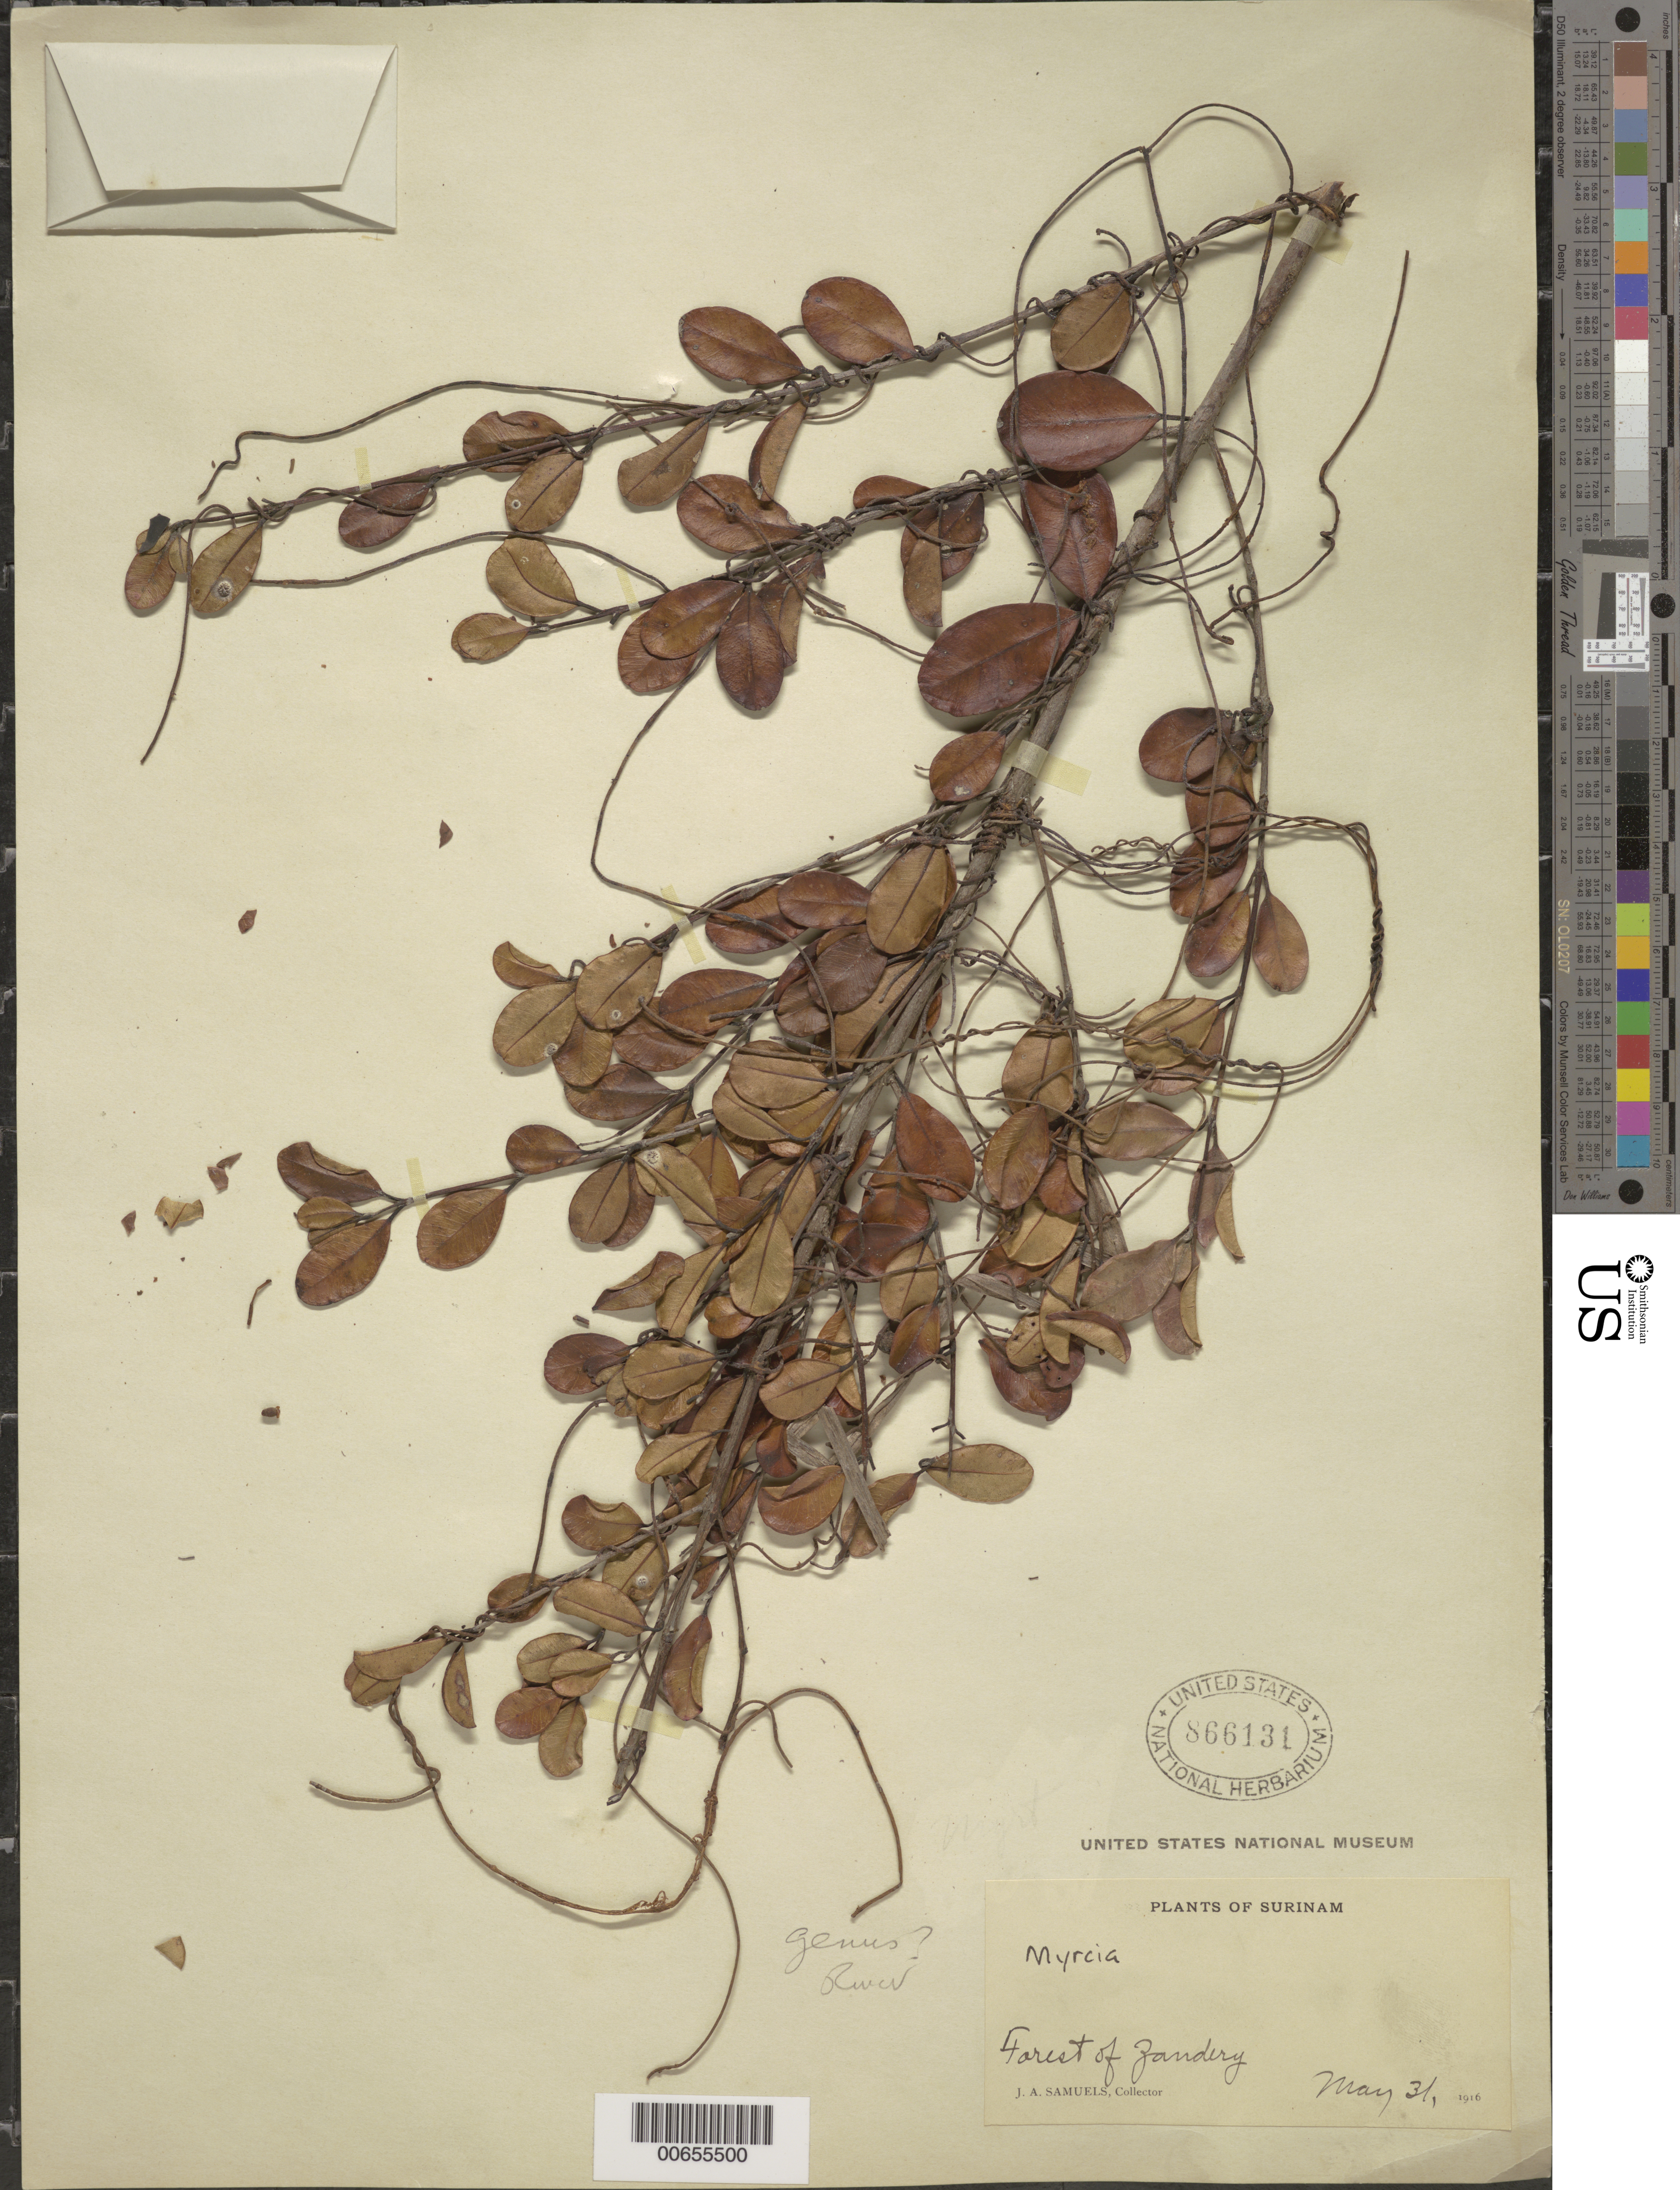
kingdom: Plantae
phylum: Tracheophyta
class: Magnoliopsida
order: Myrtales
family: Myrtaceae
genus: Myrcia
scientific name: Myrcia sp.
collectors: J. A. Samuels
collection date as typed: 31-May-16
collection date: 1916-05-31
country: Suriname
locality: Forest of Zandery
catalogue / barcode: US 866131